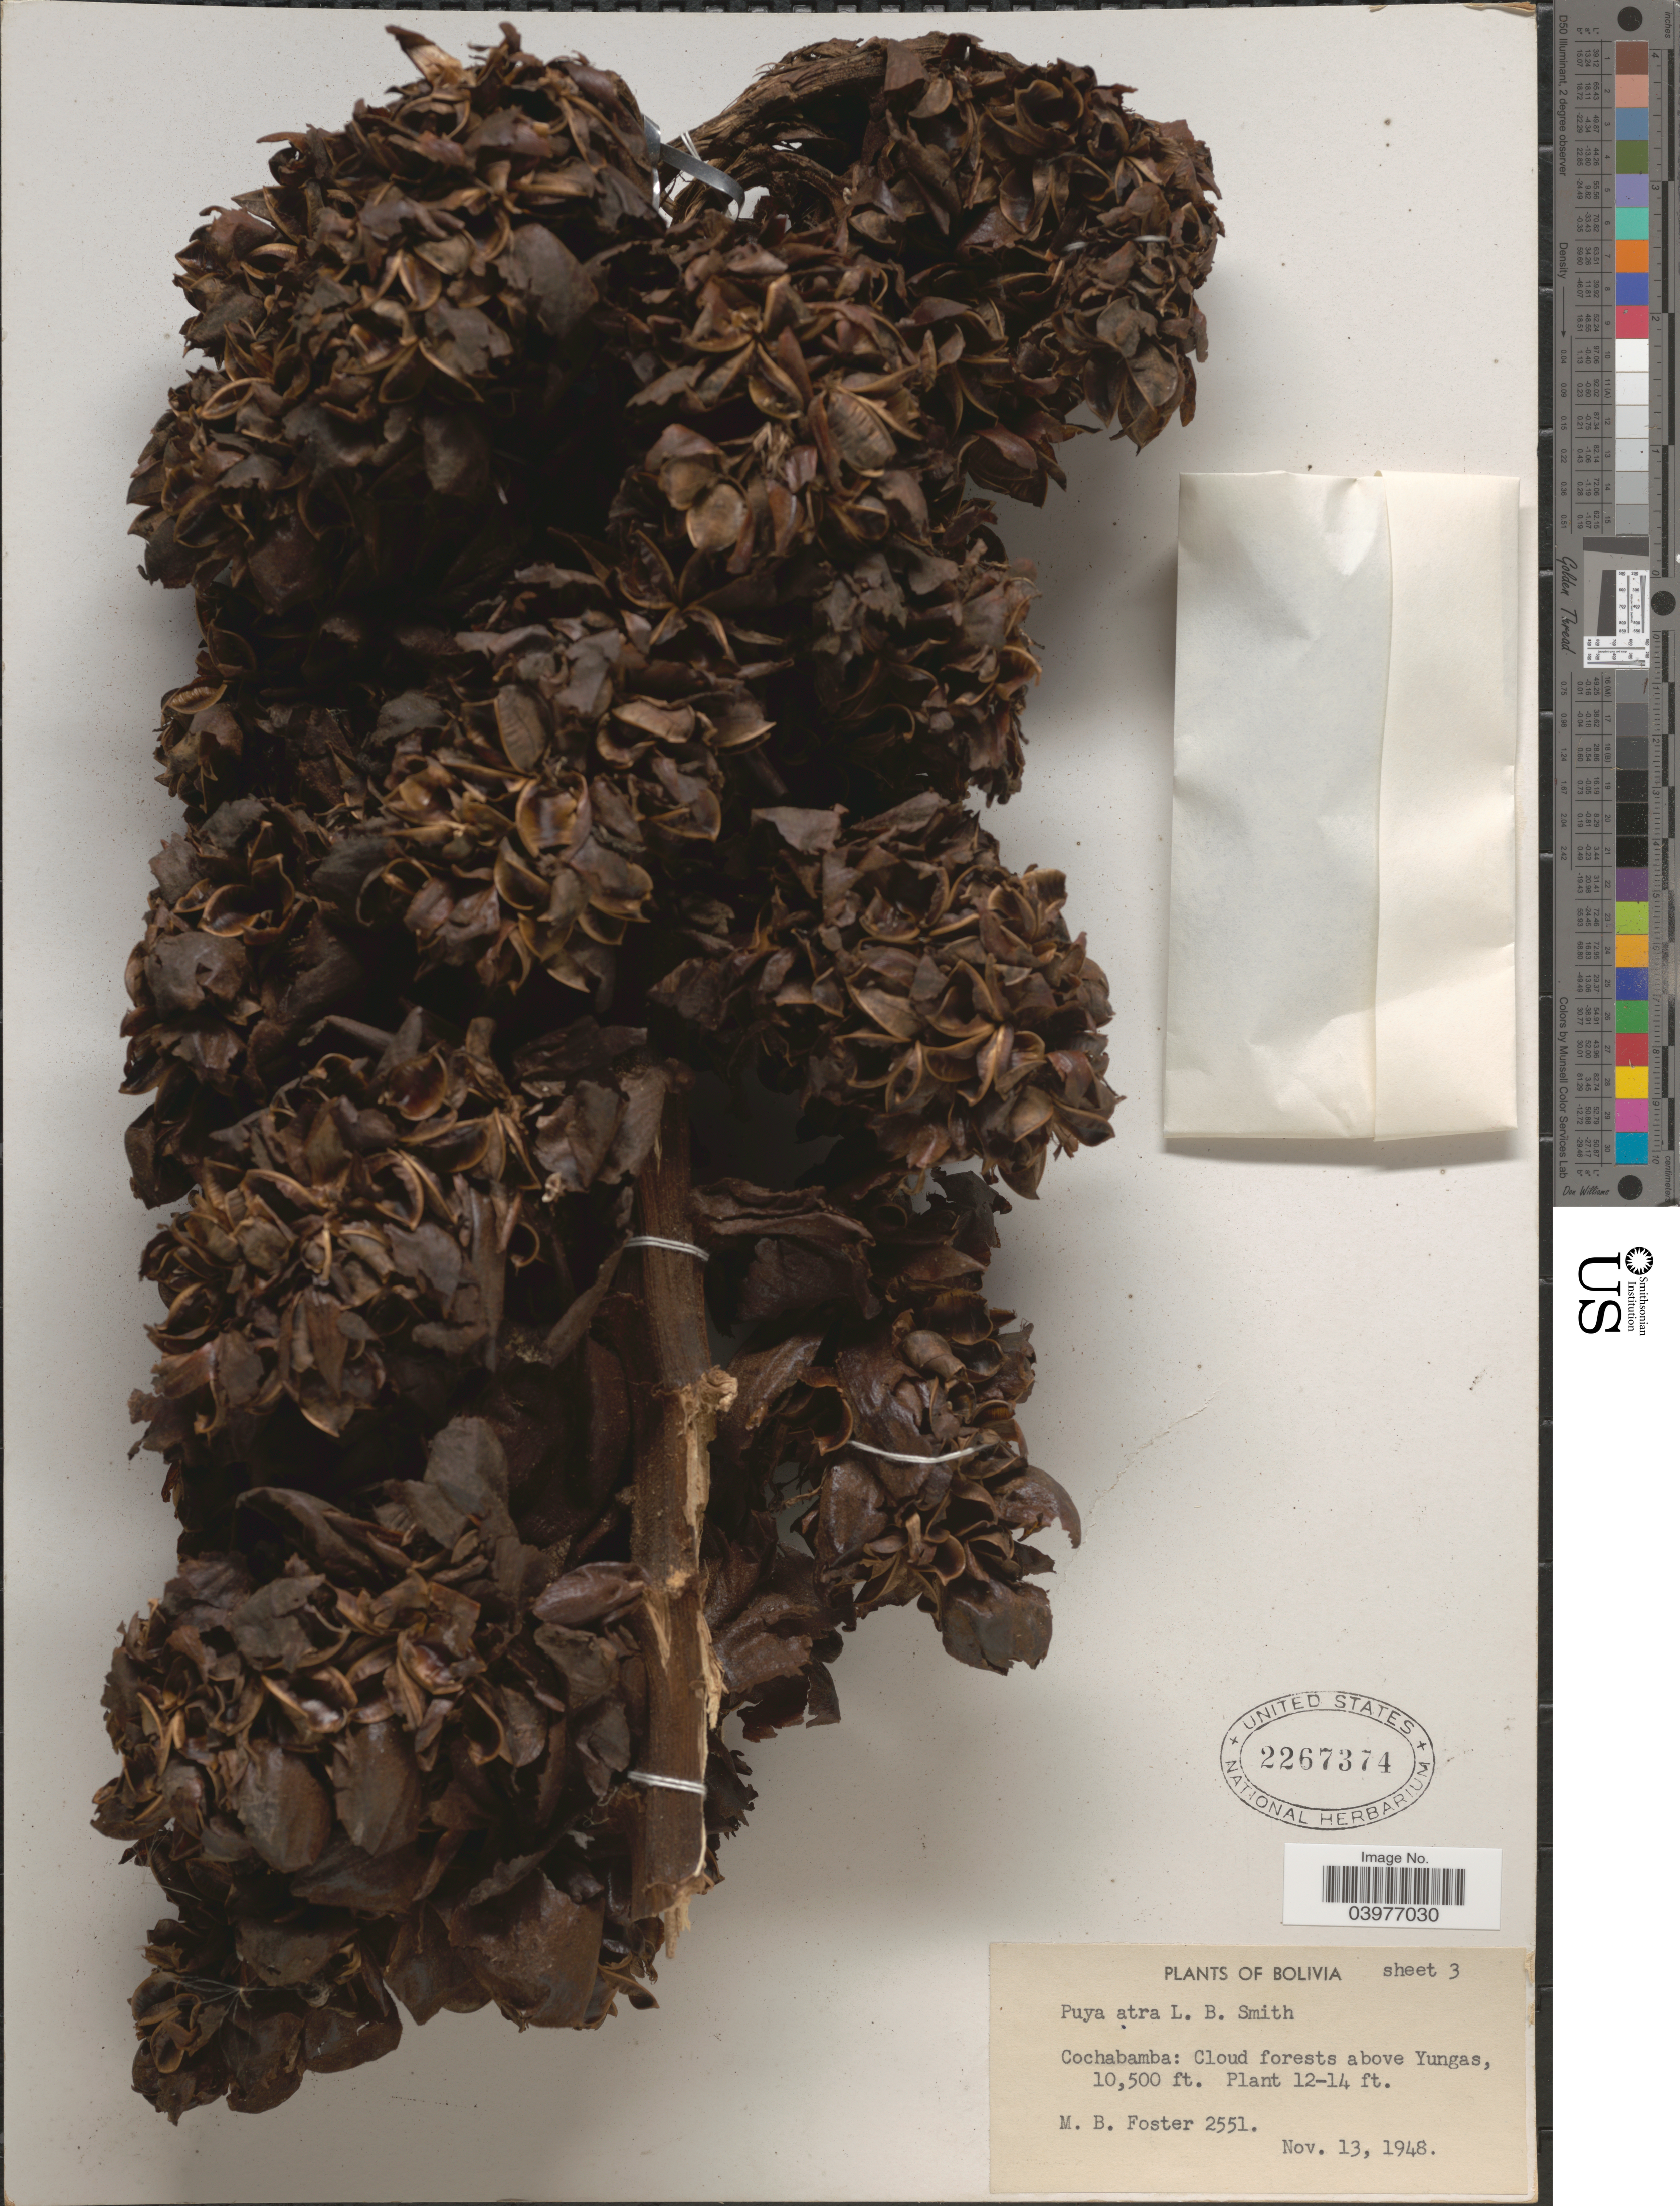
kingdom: Plantae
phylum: Tracheophyta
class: Liliopsida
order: Poales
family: Bromeliaceae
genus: Puya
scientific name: Puya atra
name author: L.B. Sm.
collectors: M. B. Foster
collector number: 2551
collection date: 1948-11-13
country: Bolivia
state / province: Cochabamba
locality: Cloud forests above Yungas.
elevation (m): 3200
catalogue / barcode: US 2267374